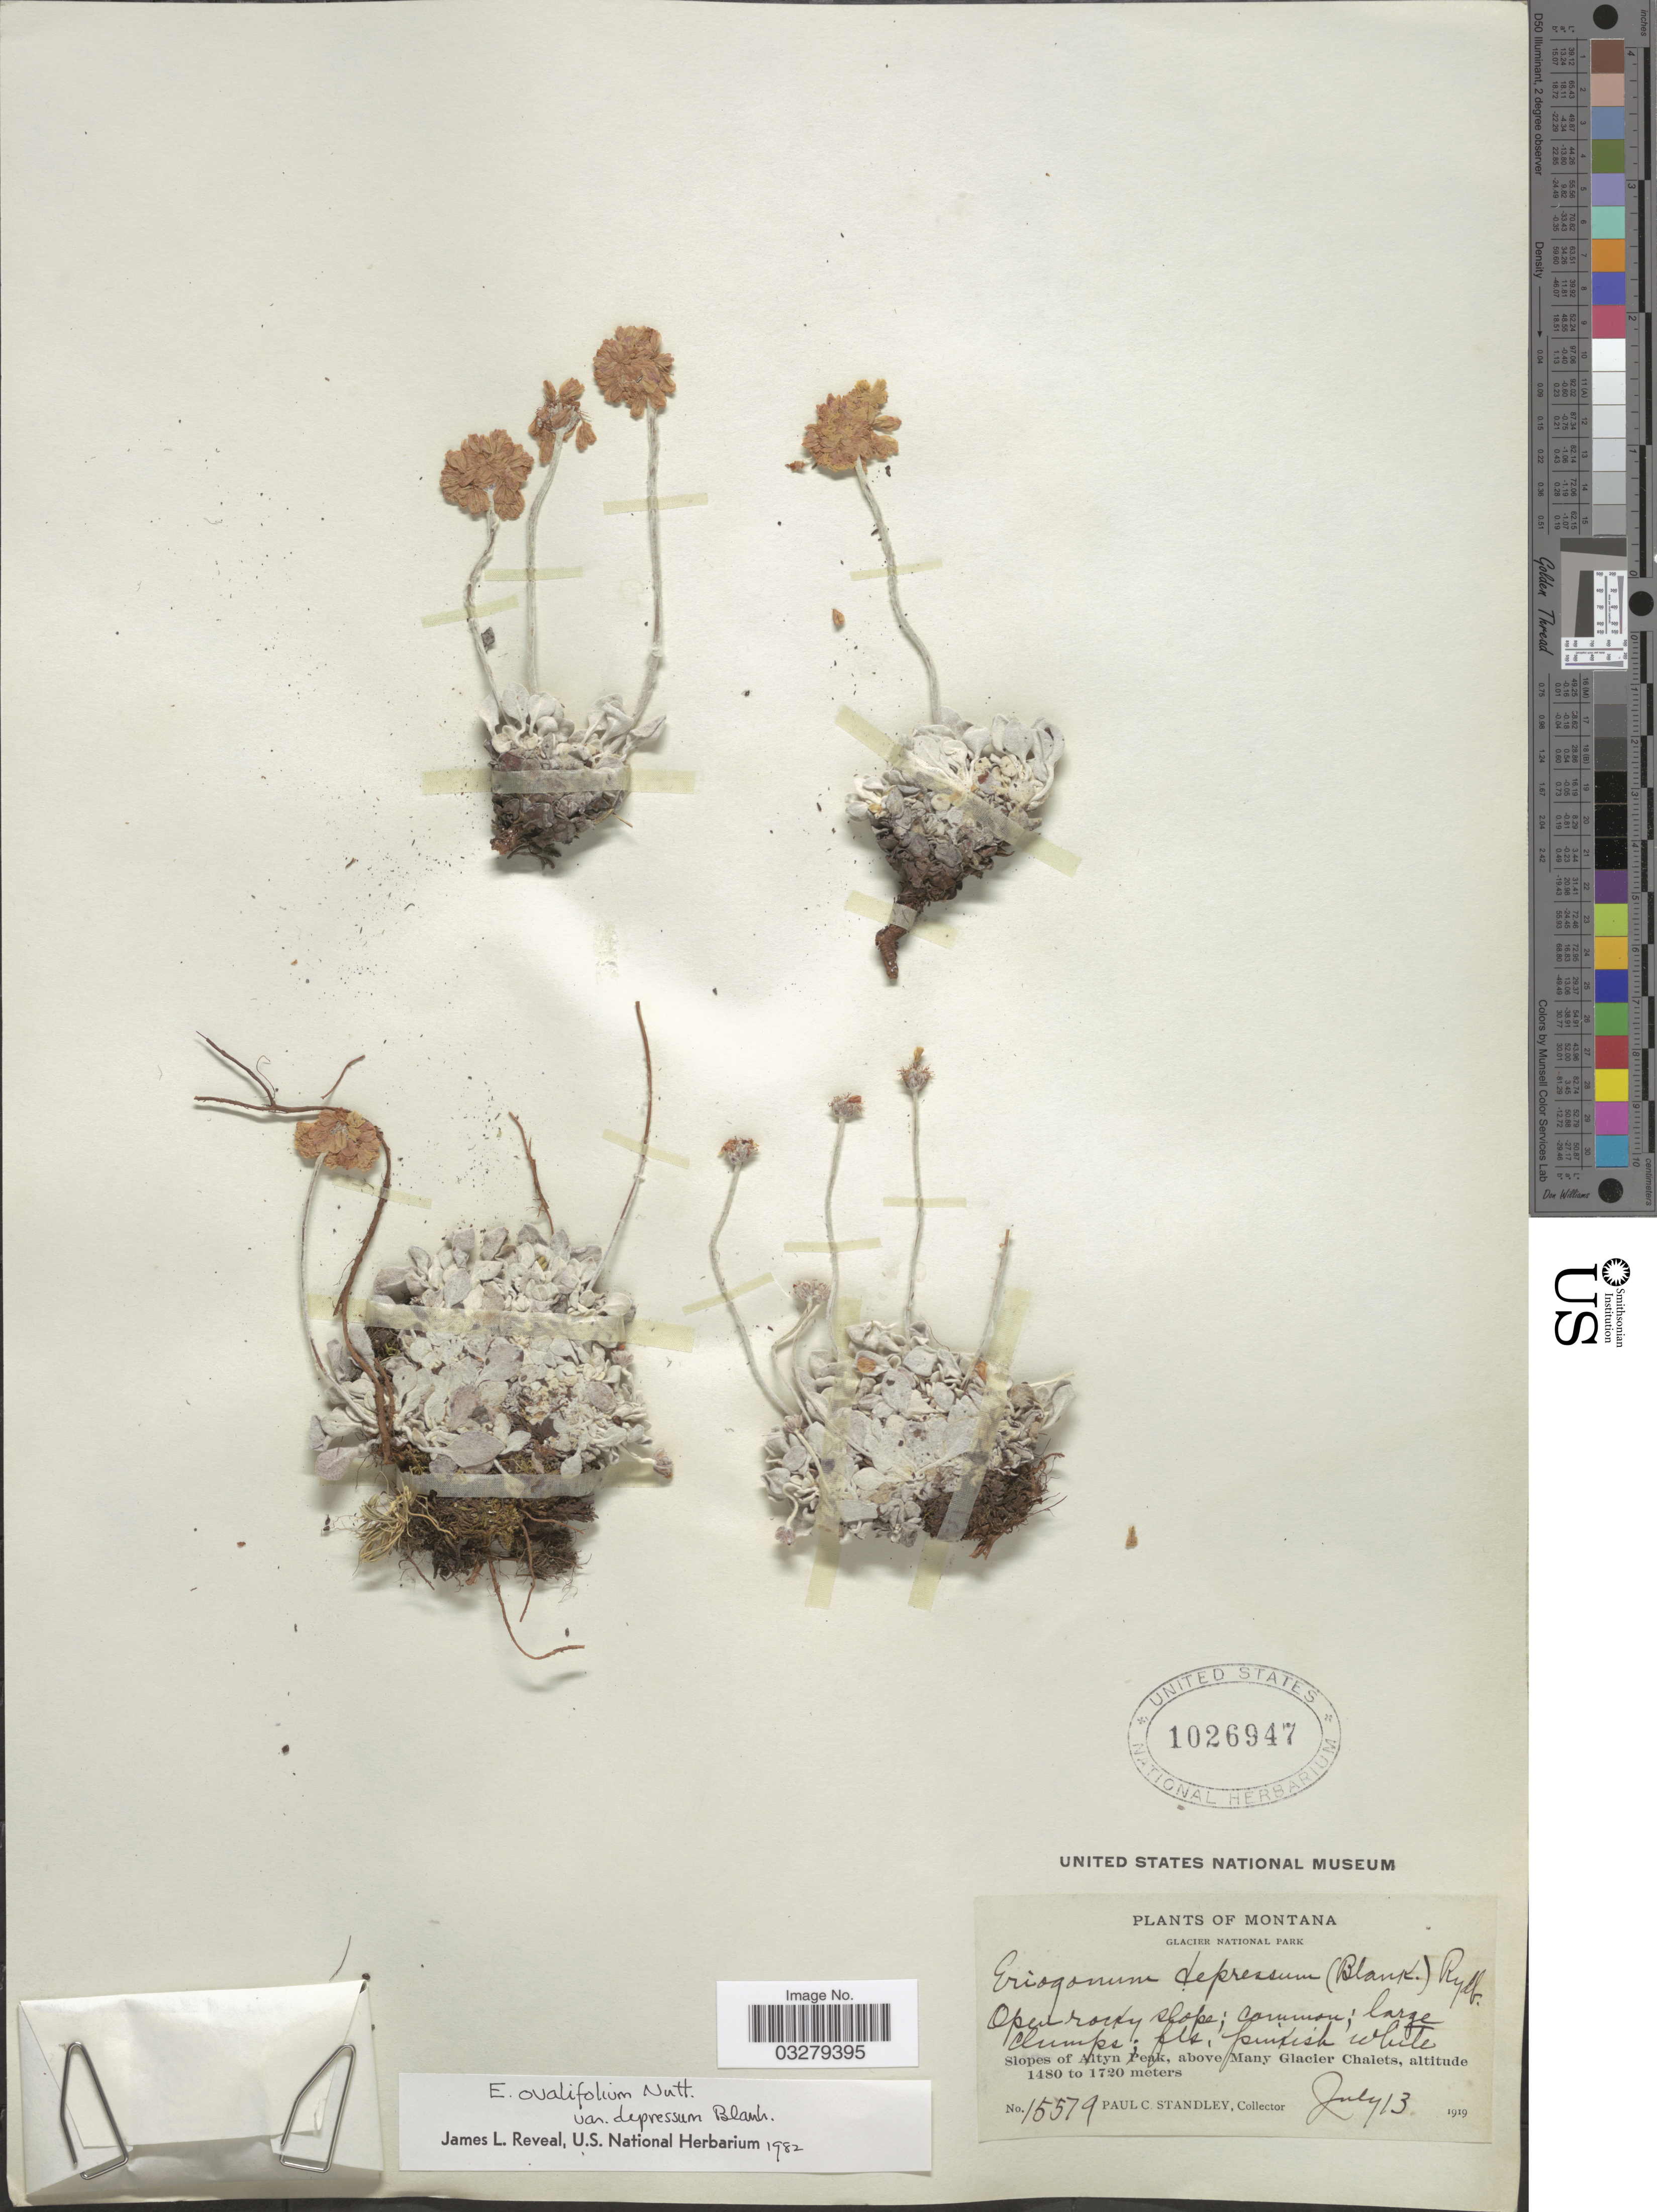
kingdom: Plantae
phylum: Tracheophyta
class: Magnoliopsida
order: Caryophyllales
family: Polygonaceae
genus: Eriogonum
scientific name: Eriogonum ovalifolium var. depressum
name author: Blank.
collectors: P. C. Standley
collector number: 15579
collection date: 1919-07-13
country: United States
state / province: Montana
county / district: Glacier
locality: Glacier National Park, Slopes of Altyn Peak, above Many Glacier Chalets.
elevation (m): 1480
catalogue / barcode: US 1026947